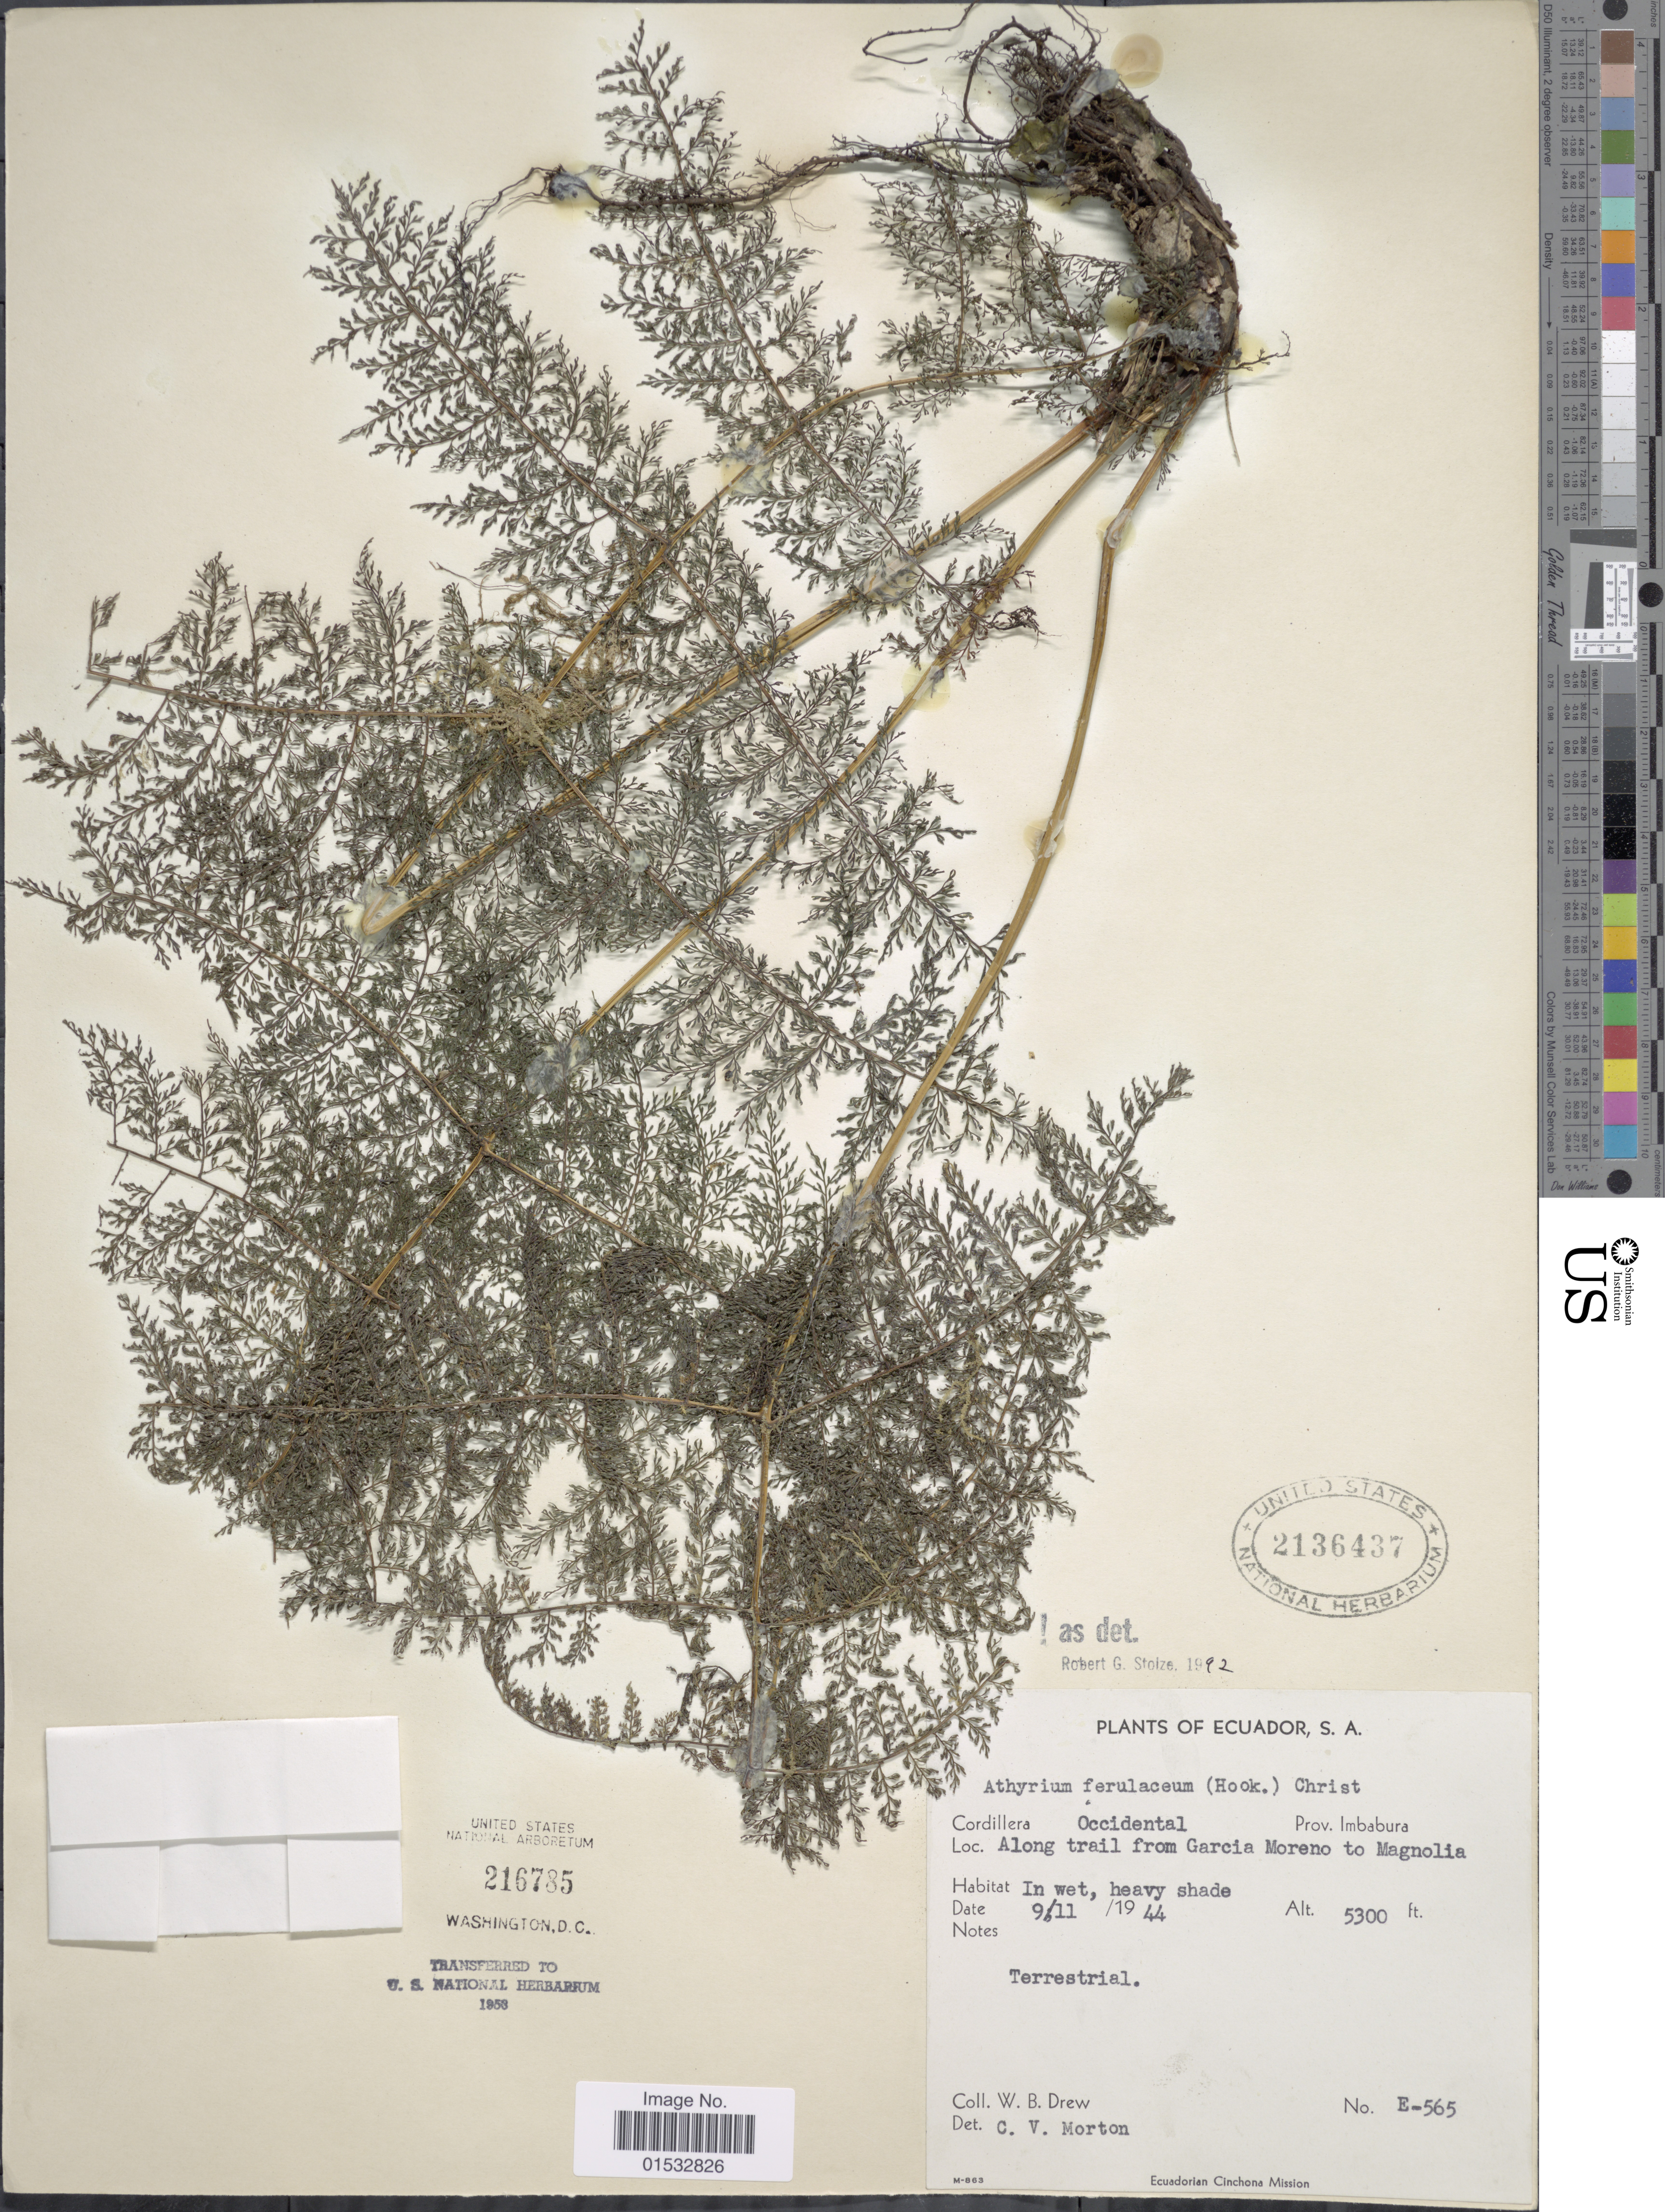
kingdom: Plantae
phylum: Tracheophyta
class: Polypodiopsida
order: Polypodiales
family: Athyriaceae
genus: Diplazium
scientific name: Diplazium ferulaceum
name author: (T. Moore ex Hook.) Lellinger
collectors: W. B. Drew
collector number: E-565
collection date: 1944-11-09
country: Ecuador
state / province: Imbabura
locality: Ecuador, S. A., Cordillera Ocidental, along trail from Garcia Moreno to Magnolia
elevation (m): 1615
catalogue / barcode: US 2136437